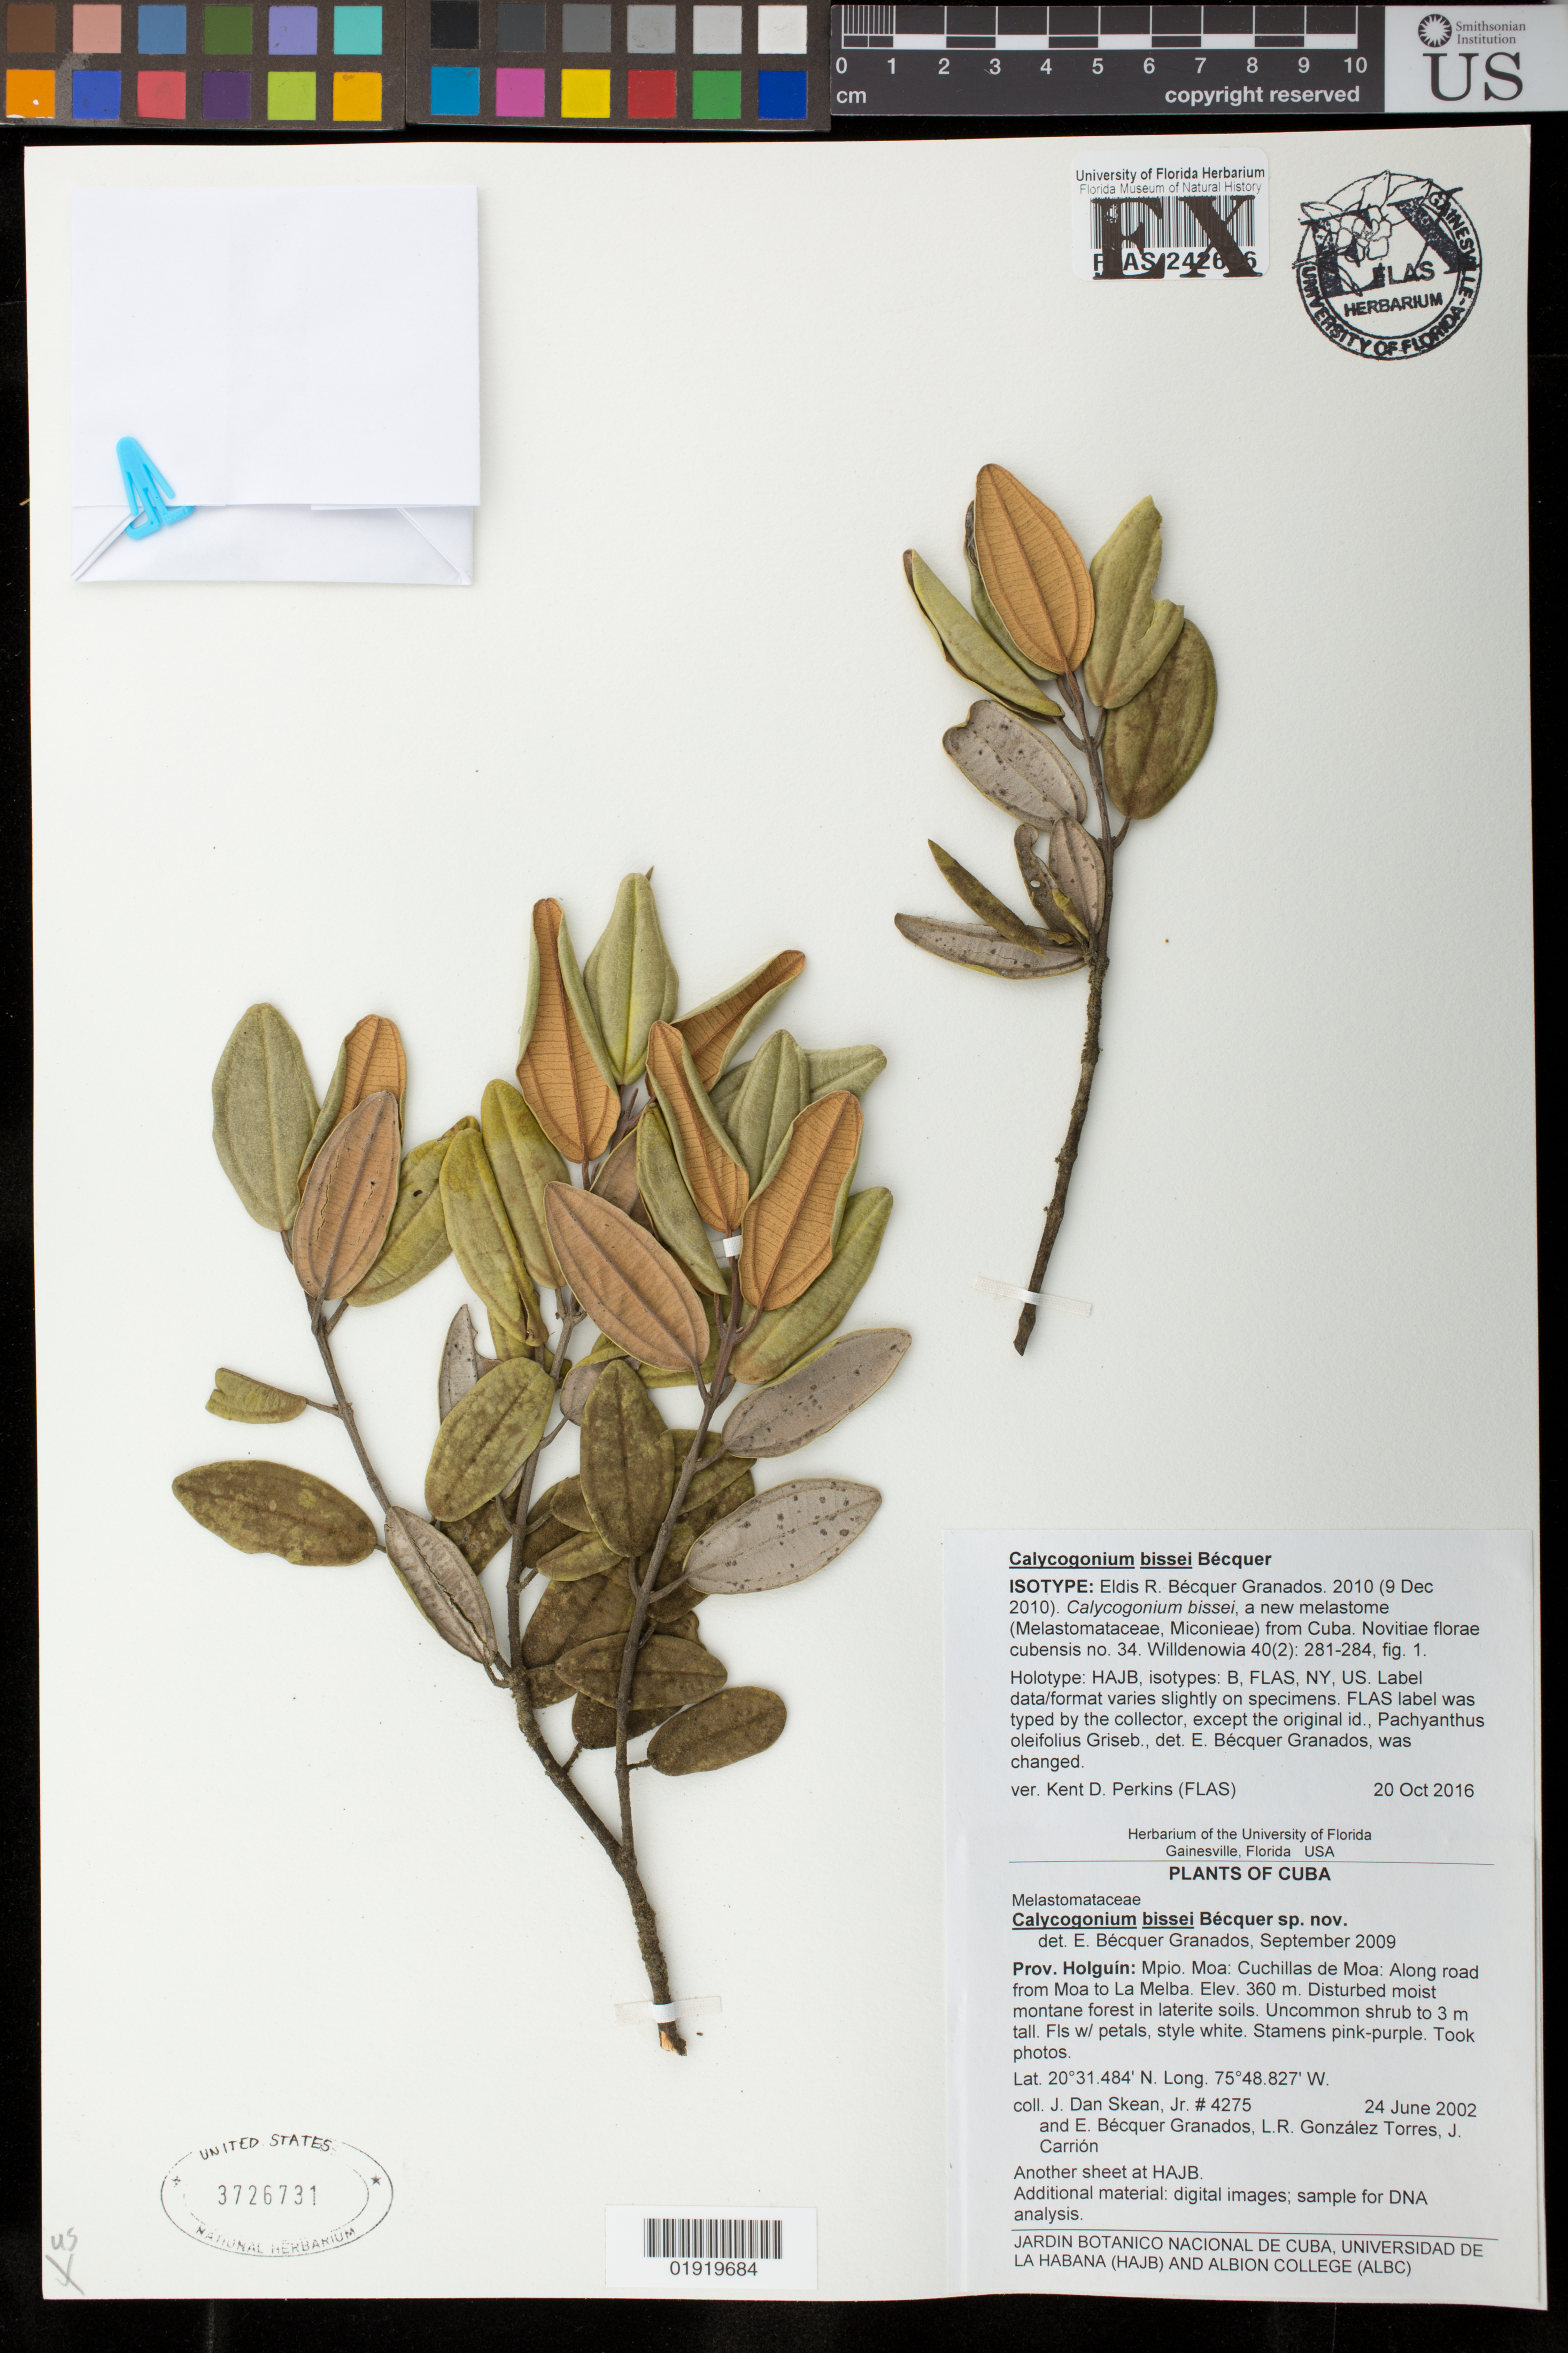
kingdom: Plantae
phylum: Tracheophyta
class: Magnoliopsida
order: Myrtales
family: Melastomataceae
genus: Calycogonium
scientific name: Calycogonium bissei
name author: Bécquer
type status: Isotype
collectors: J. D. Skean, E. R. Bécquer Granados, L. González Torres & J. Carrión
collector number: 4275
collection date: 2002-06-24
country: Cuba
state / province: Holguín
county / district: Moa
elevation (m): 360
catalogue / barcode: US 3726731